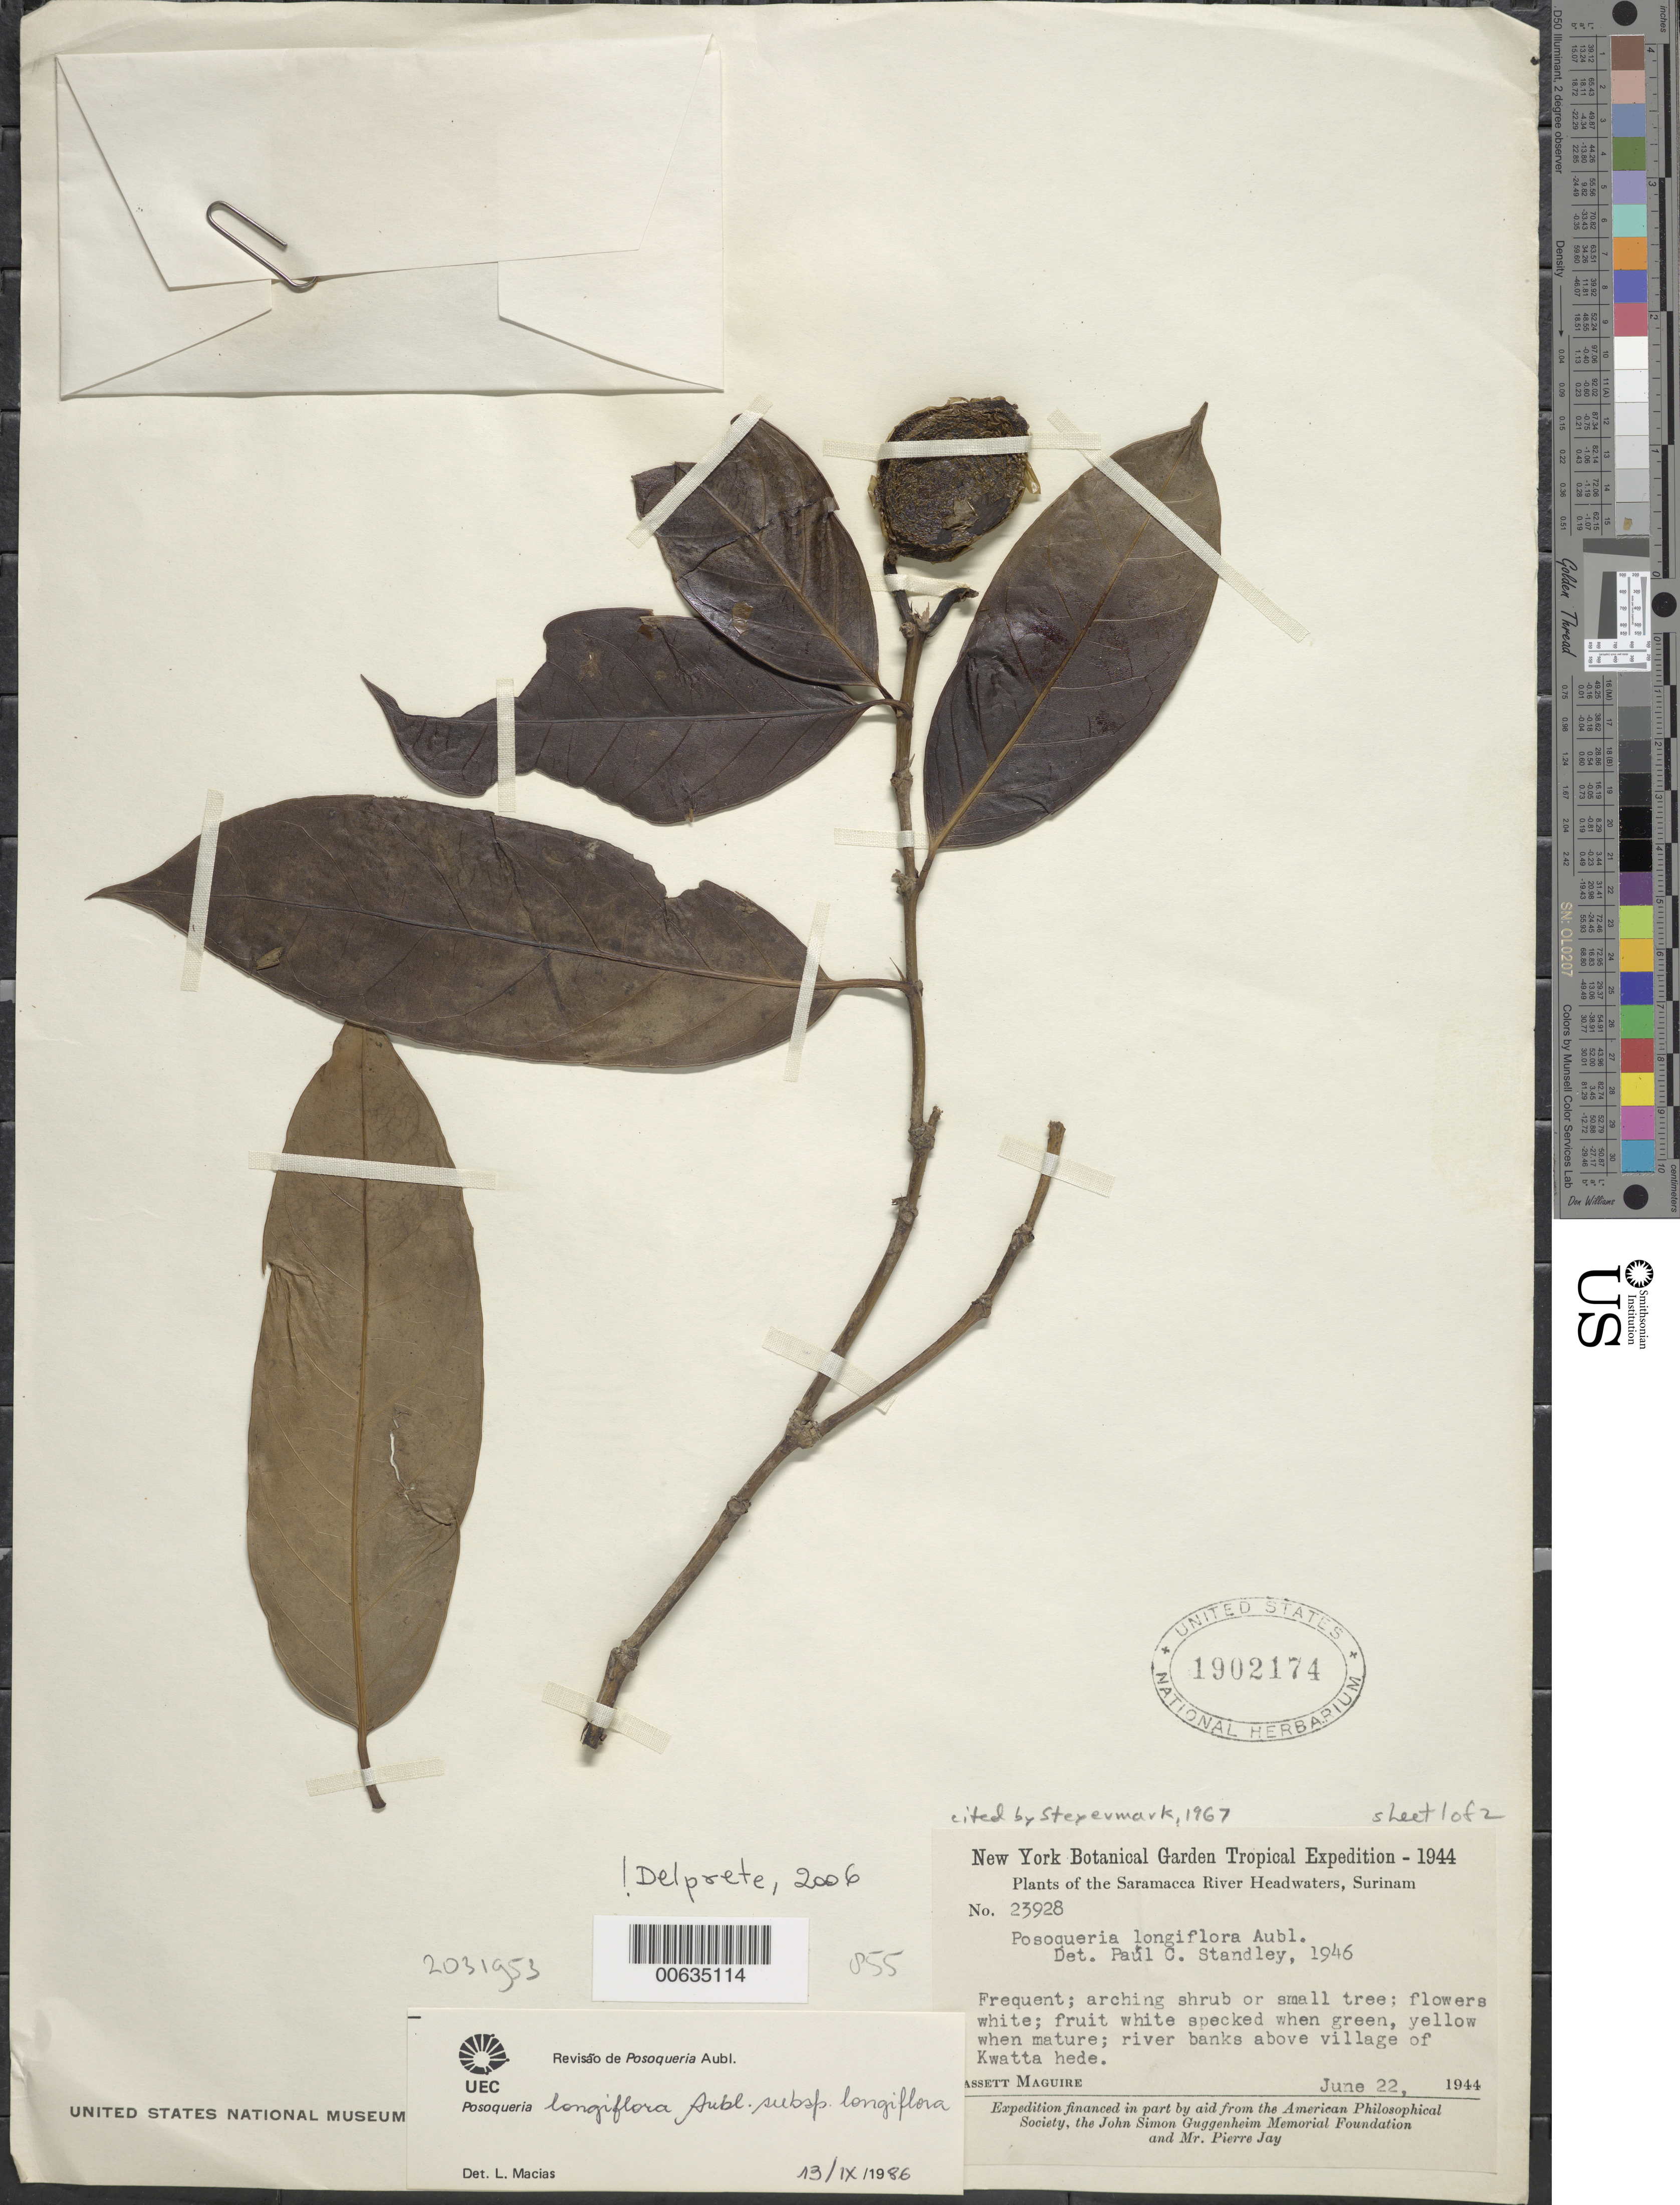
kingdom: Plantae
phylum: Tracheophyta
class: Magnoliopsida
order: Gentianales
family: Rubiaceae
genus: Posoqueria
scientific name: Posoqueria longiflora subsp. longiflora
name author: Aubl.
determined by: Delprete, P. G., Herb. de Guyane Cay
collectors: B. Maguire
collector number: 23928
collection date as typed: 22-Jun-44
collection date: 1944-06-22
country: Suriname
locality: Saramacca River, above Kwatta hede village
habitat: River banks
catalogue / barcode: US 1902174